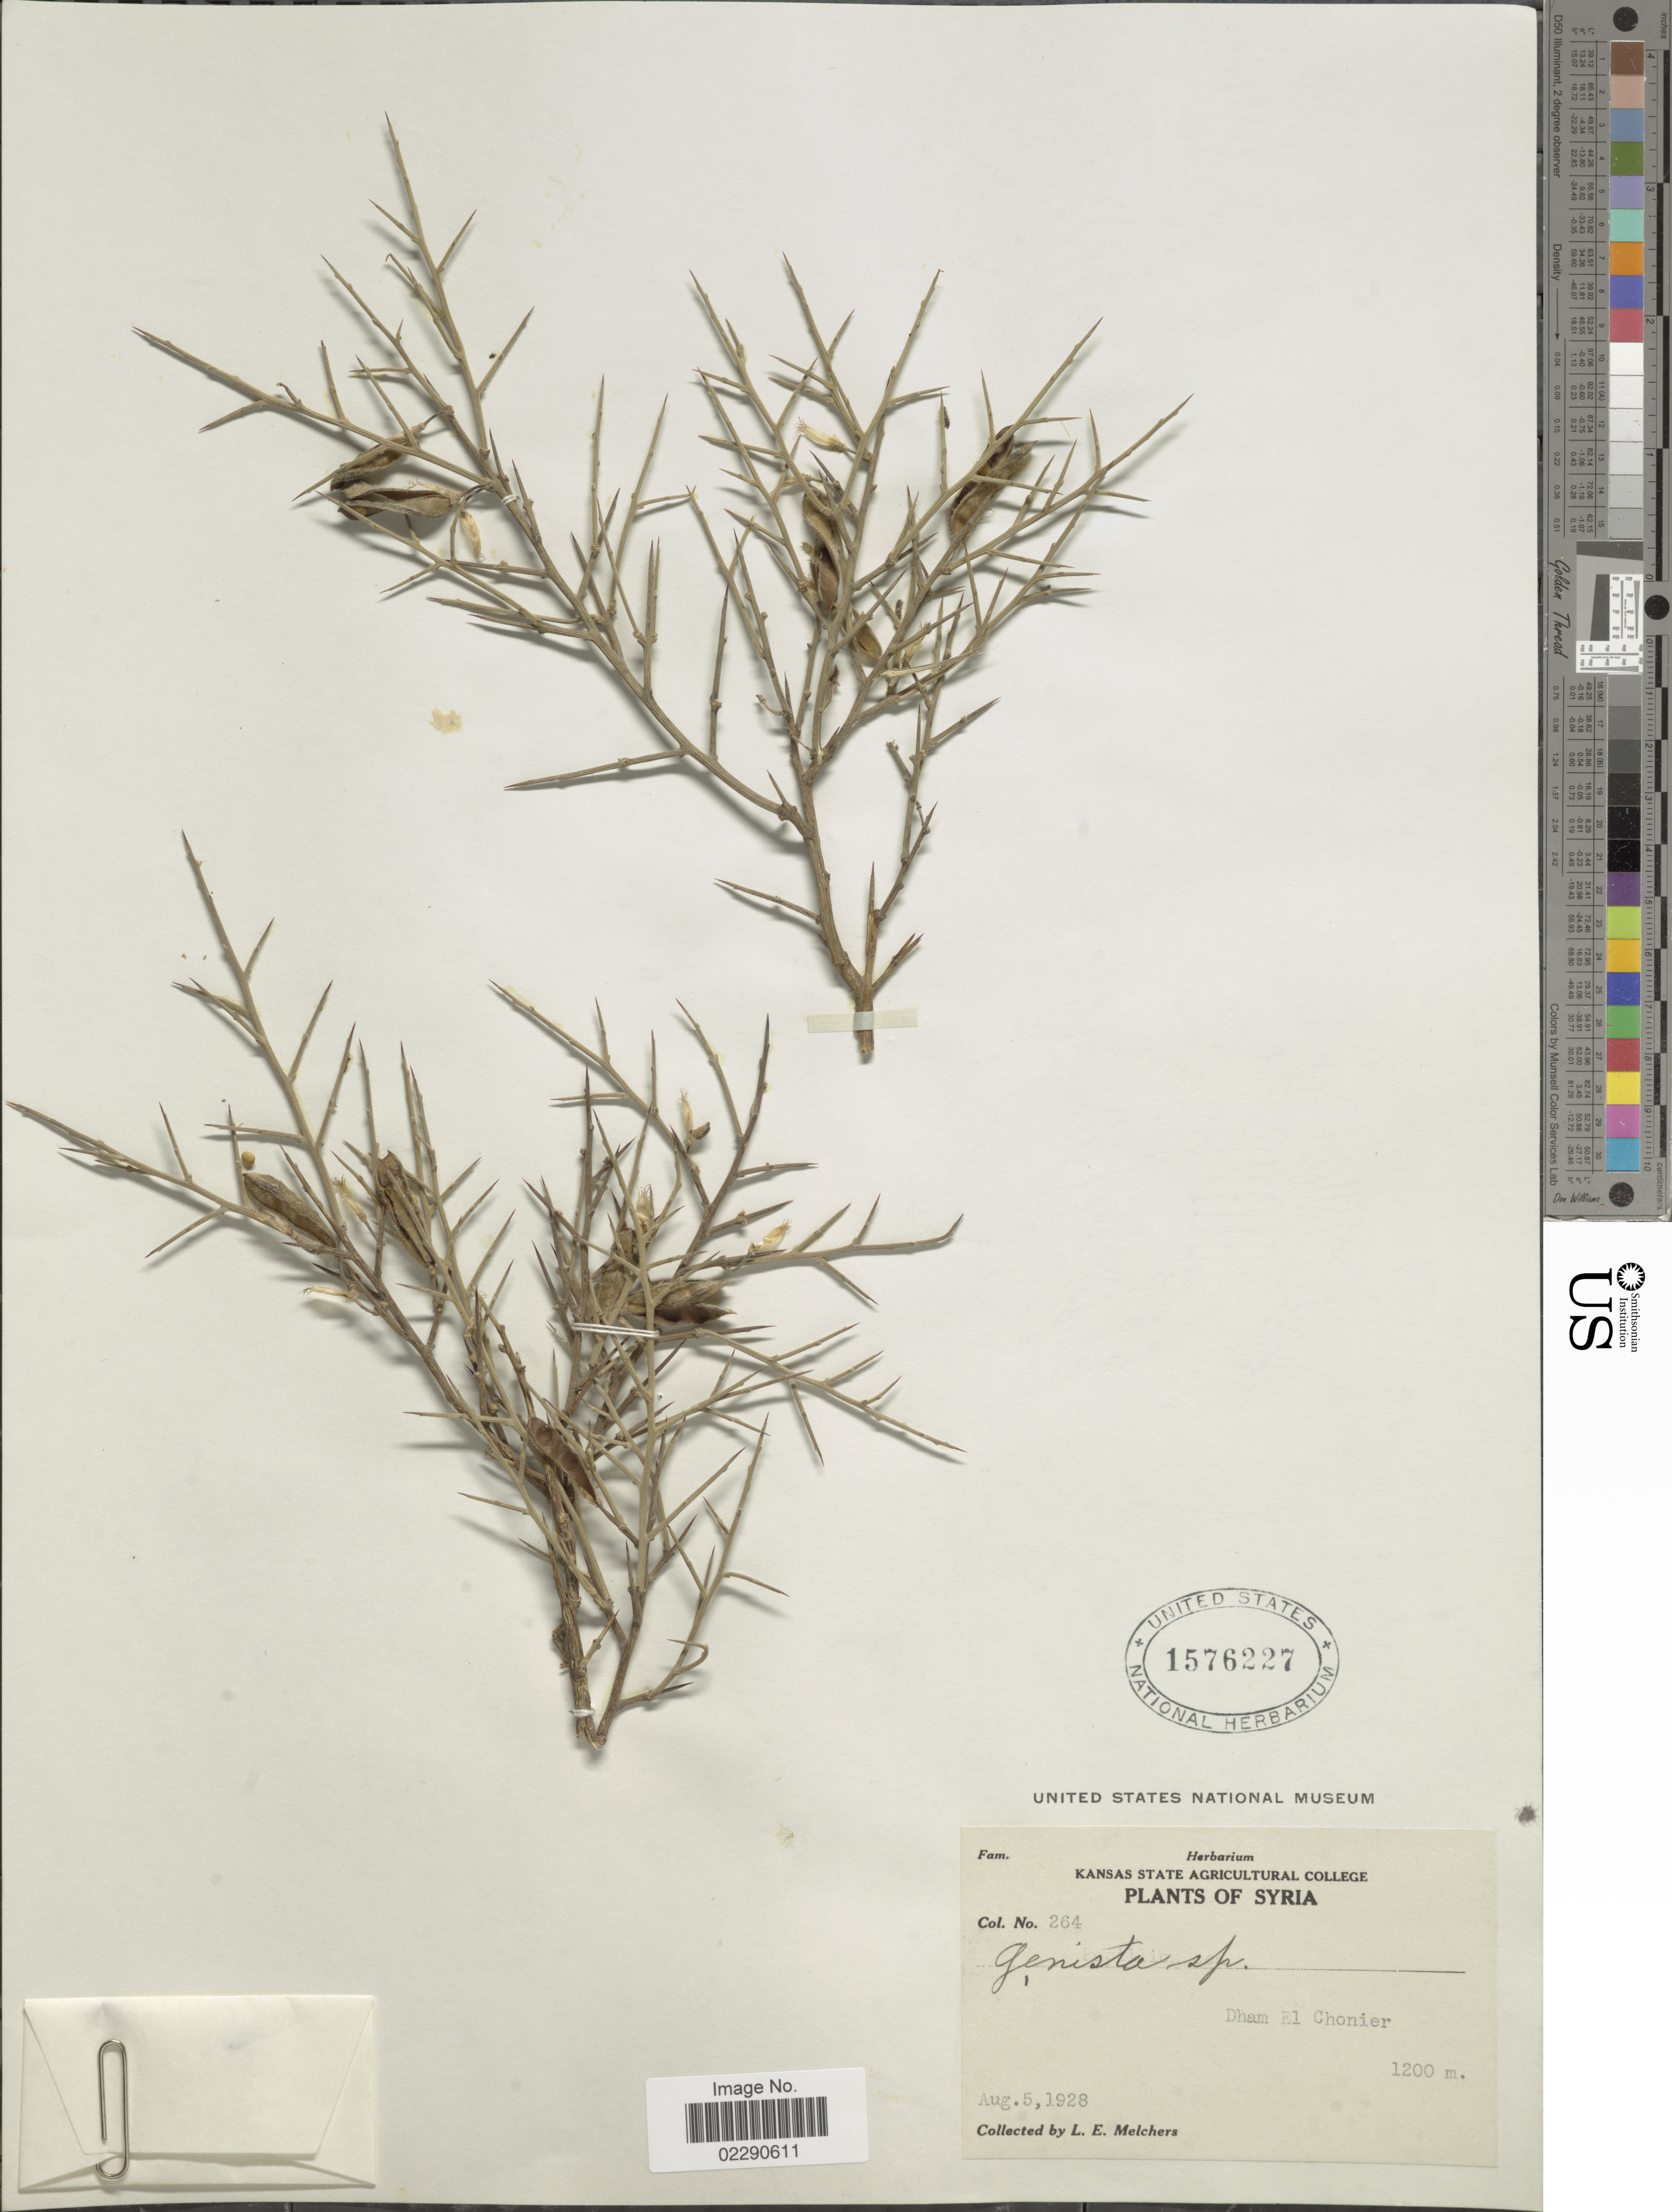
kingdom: Plantae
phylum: Tracheophyta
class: Magnoliopsida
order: Fabales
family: Fabaceae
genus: Genista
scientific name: Genista sp.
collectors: L. Melchers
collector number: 264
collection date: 1928-08-05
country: Syria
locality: Dham El Chonier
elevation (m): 1200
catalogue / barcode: US 1576227